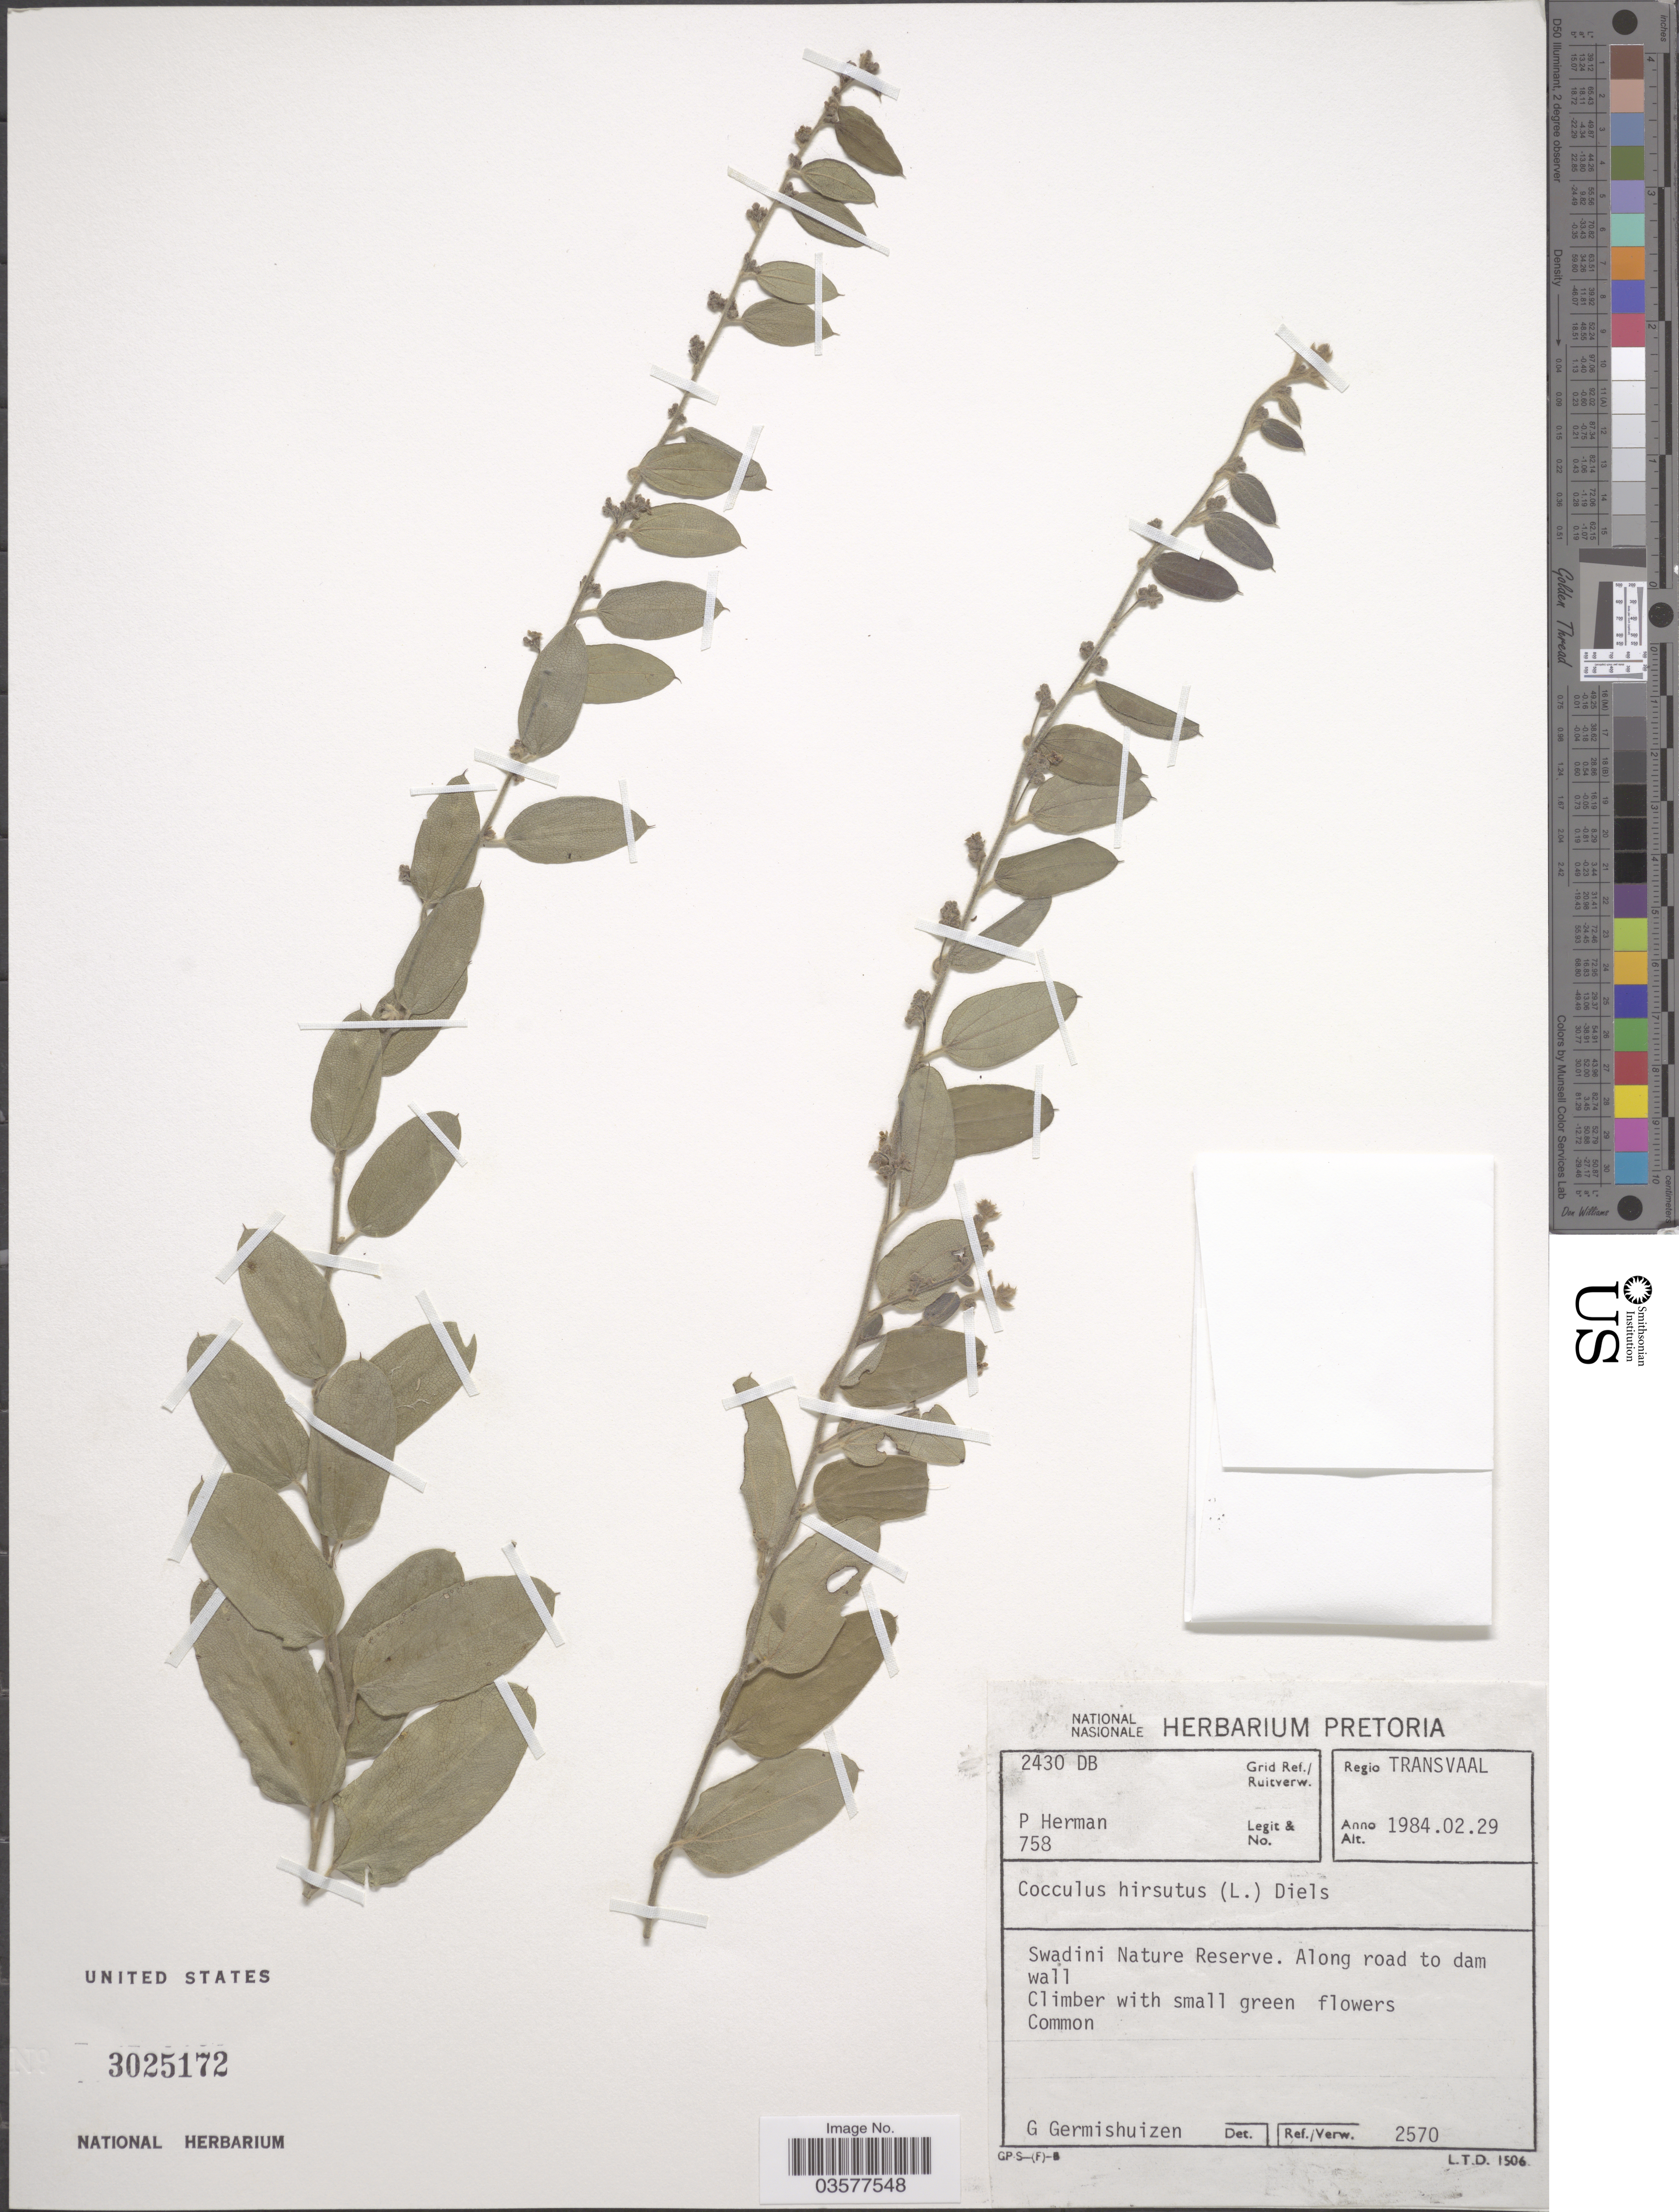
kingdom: Plantae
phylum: Tracheophyta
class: Magnoliopsida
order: Ranunculales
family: Menispermaceae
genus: Cocculus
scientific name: Cocculus hirsutus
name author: (L.) Diels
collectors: P. Herman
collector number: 758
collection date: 1984-02-29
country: South Africa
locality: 2430 DB Grid Ref./ Ruitverw. Regio Transvaal. Swadini Nature Reserve. Along road to dam wall.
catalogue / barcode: US 3025172